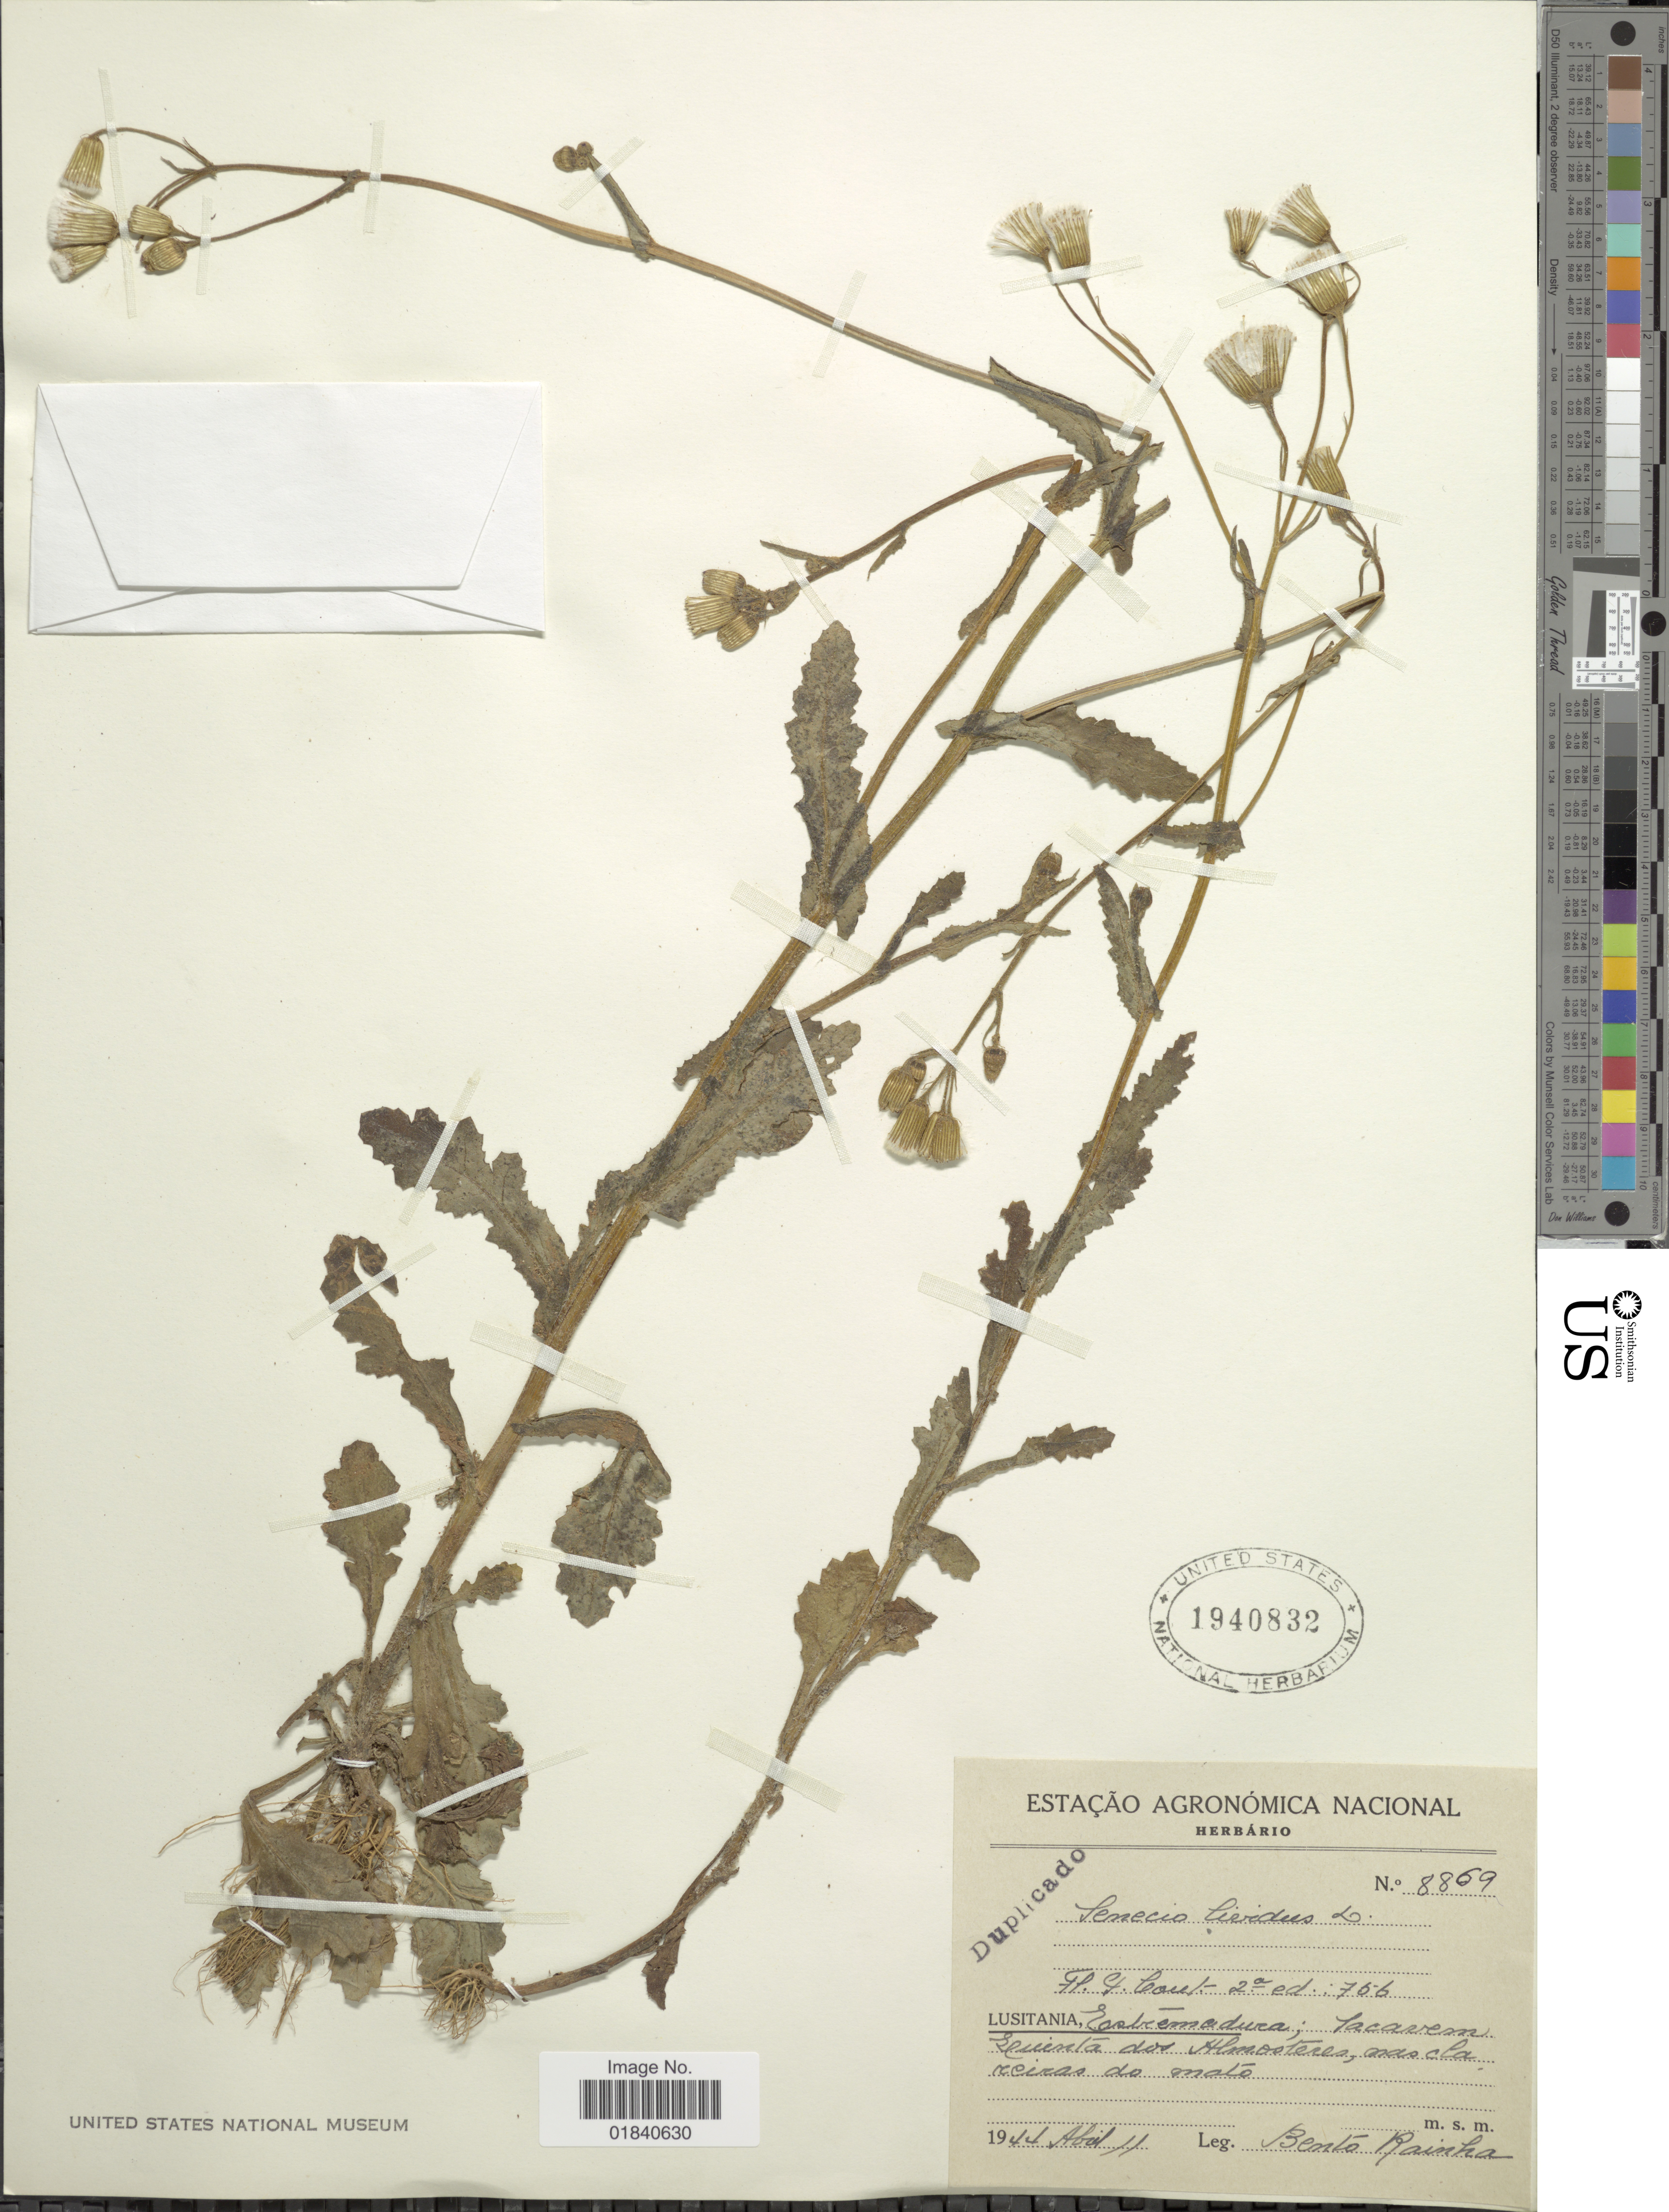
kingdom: Plantae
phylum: Tracheophyta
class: Magnoliopsida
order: Asterales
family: Asteraceae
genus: Senecio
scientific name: Senecio lividus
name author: L.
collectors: B. Rainha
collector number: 8869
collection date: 1944-04-11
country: Portugal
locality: Lusitania, Estermadura; Sacavem Scuita dos Almosteres, mas clarciras do mato [interpreted]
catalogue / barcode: US 1940832